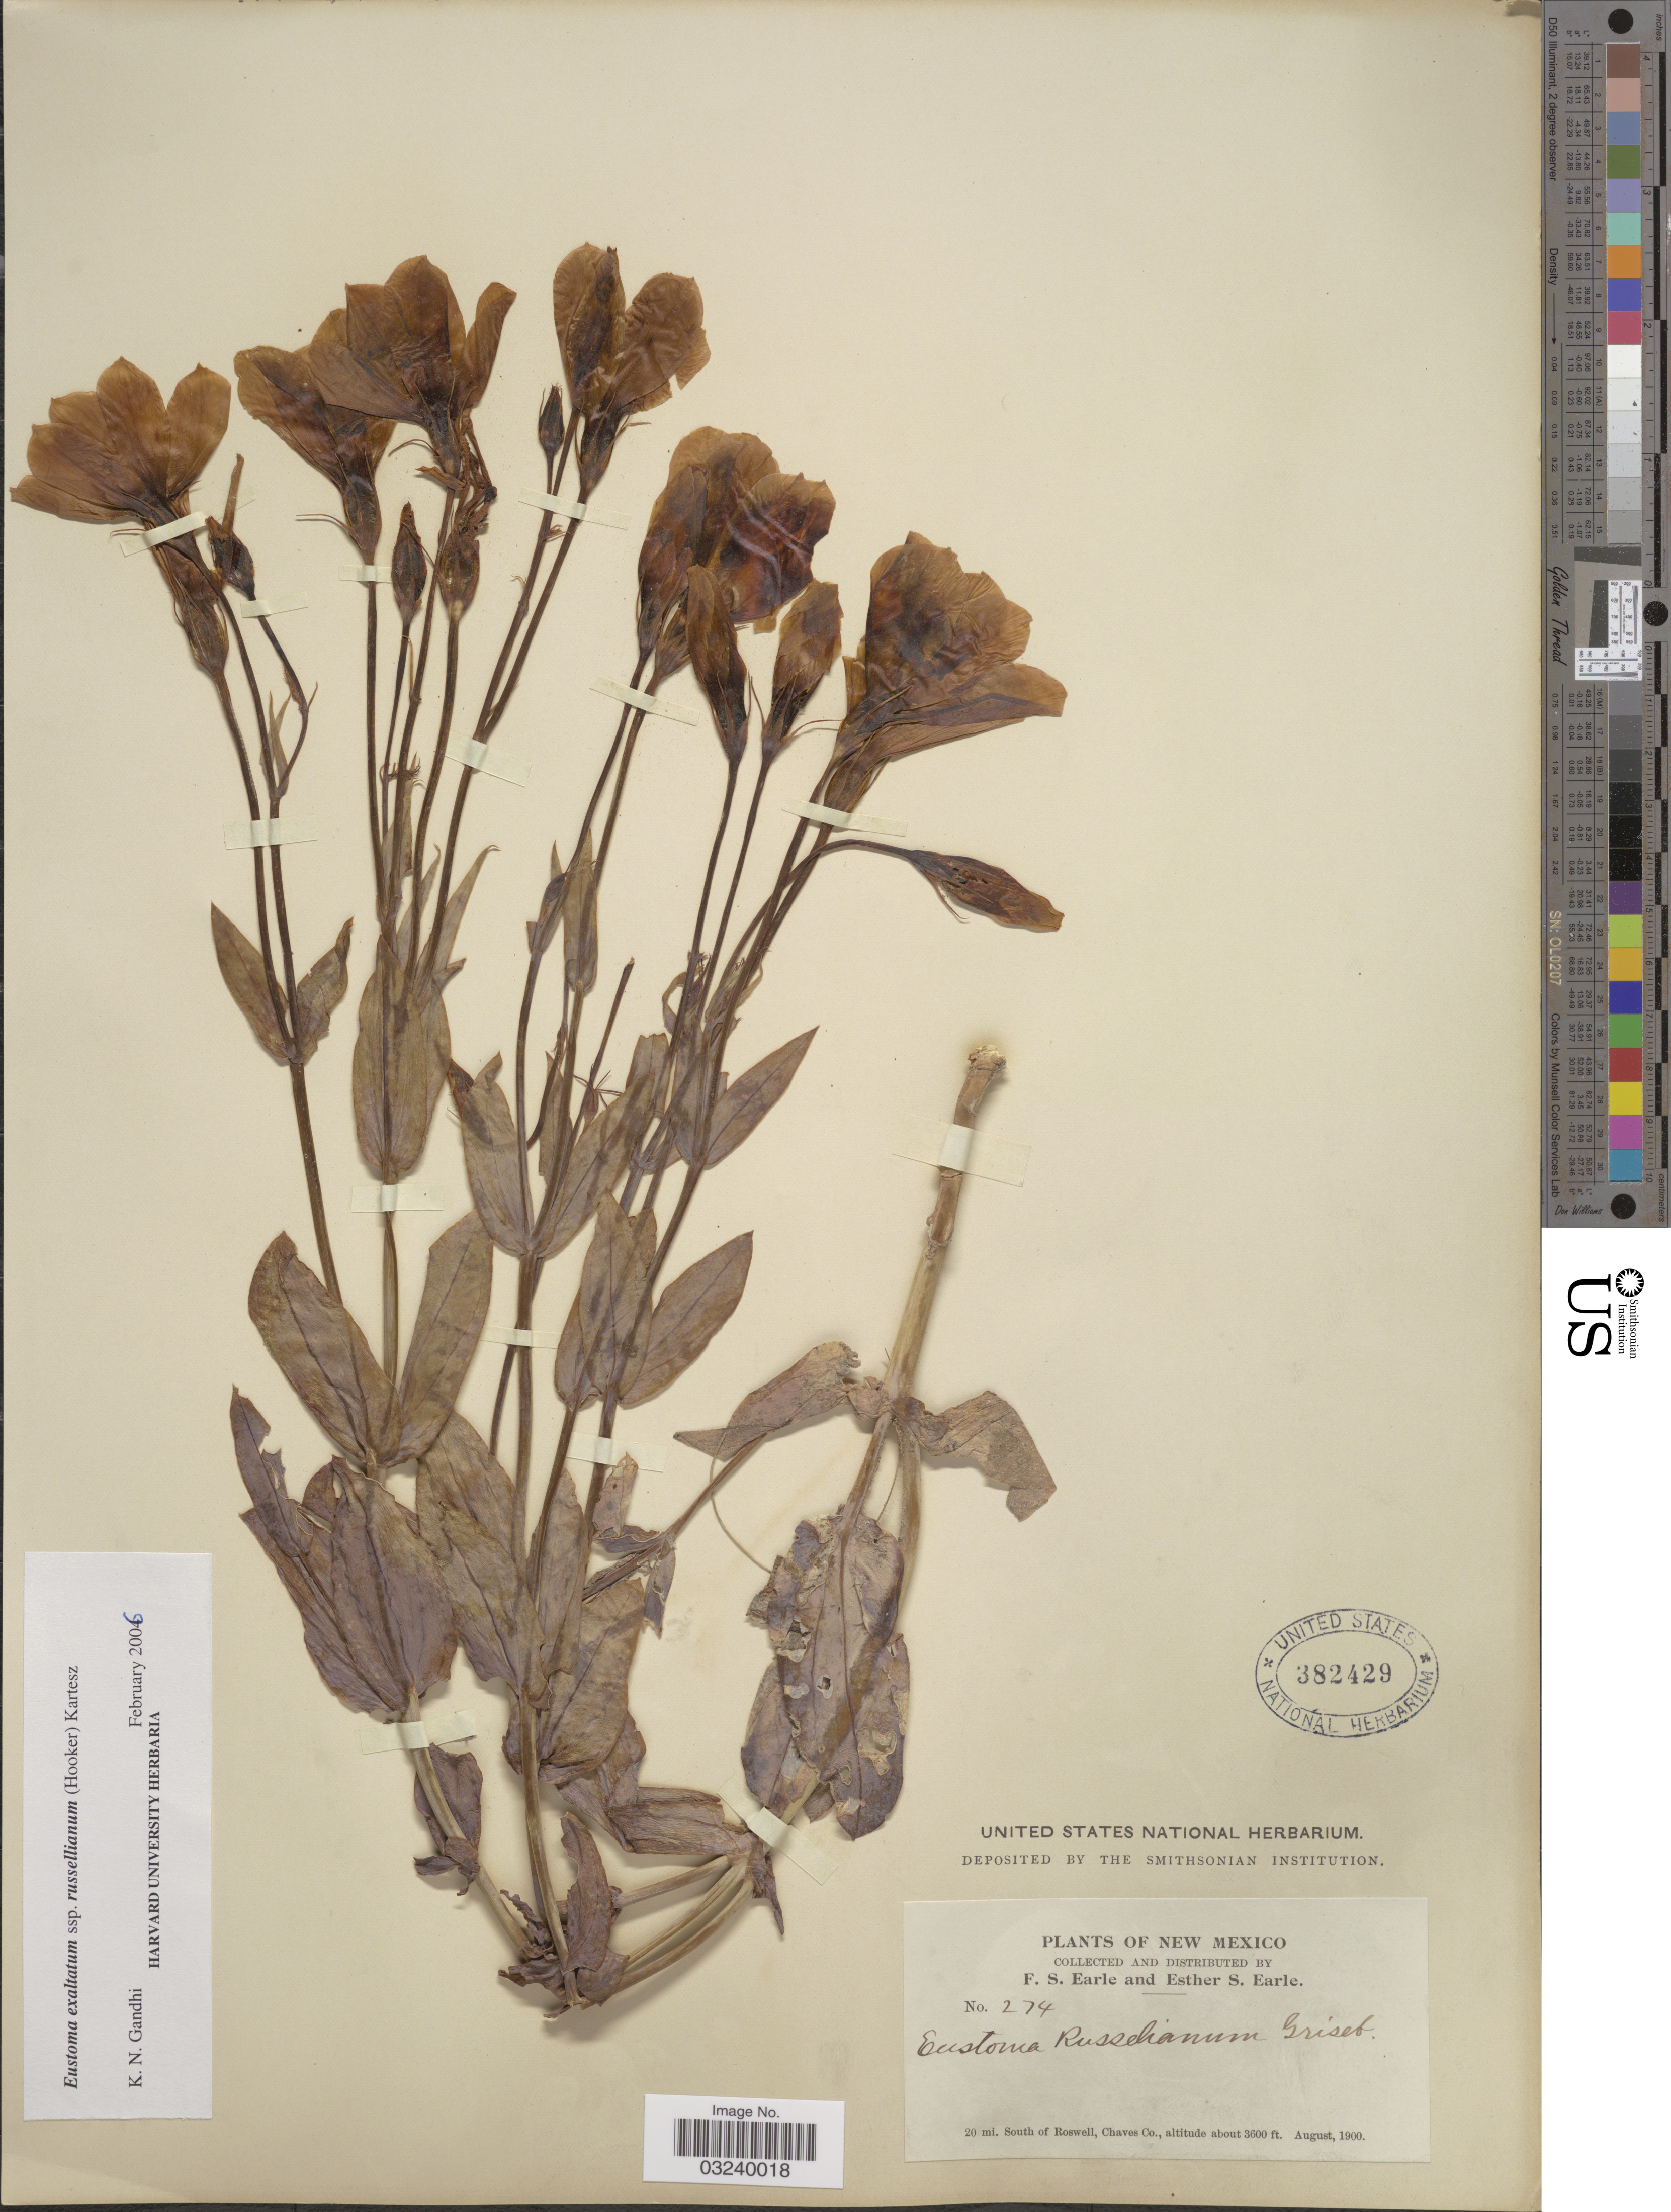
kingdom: Plantae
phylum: Tracheophyta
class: Magnoliopsida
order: Gentianales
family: Gentianaceae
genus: Eustoma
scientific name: Eustoma grandiflorum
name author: (Raf.) Shinners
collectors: F. S. Earle & E. S. Earle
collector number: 274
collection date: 1900-08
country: United States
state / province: New Mexico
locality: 20 mi. South of Roswell, Chaves Co.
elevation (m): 1097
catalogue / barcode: US 382429